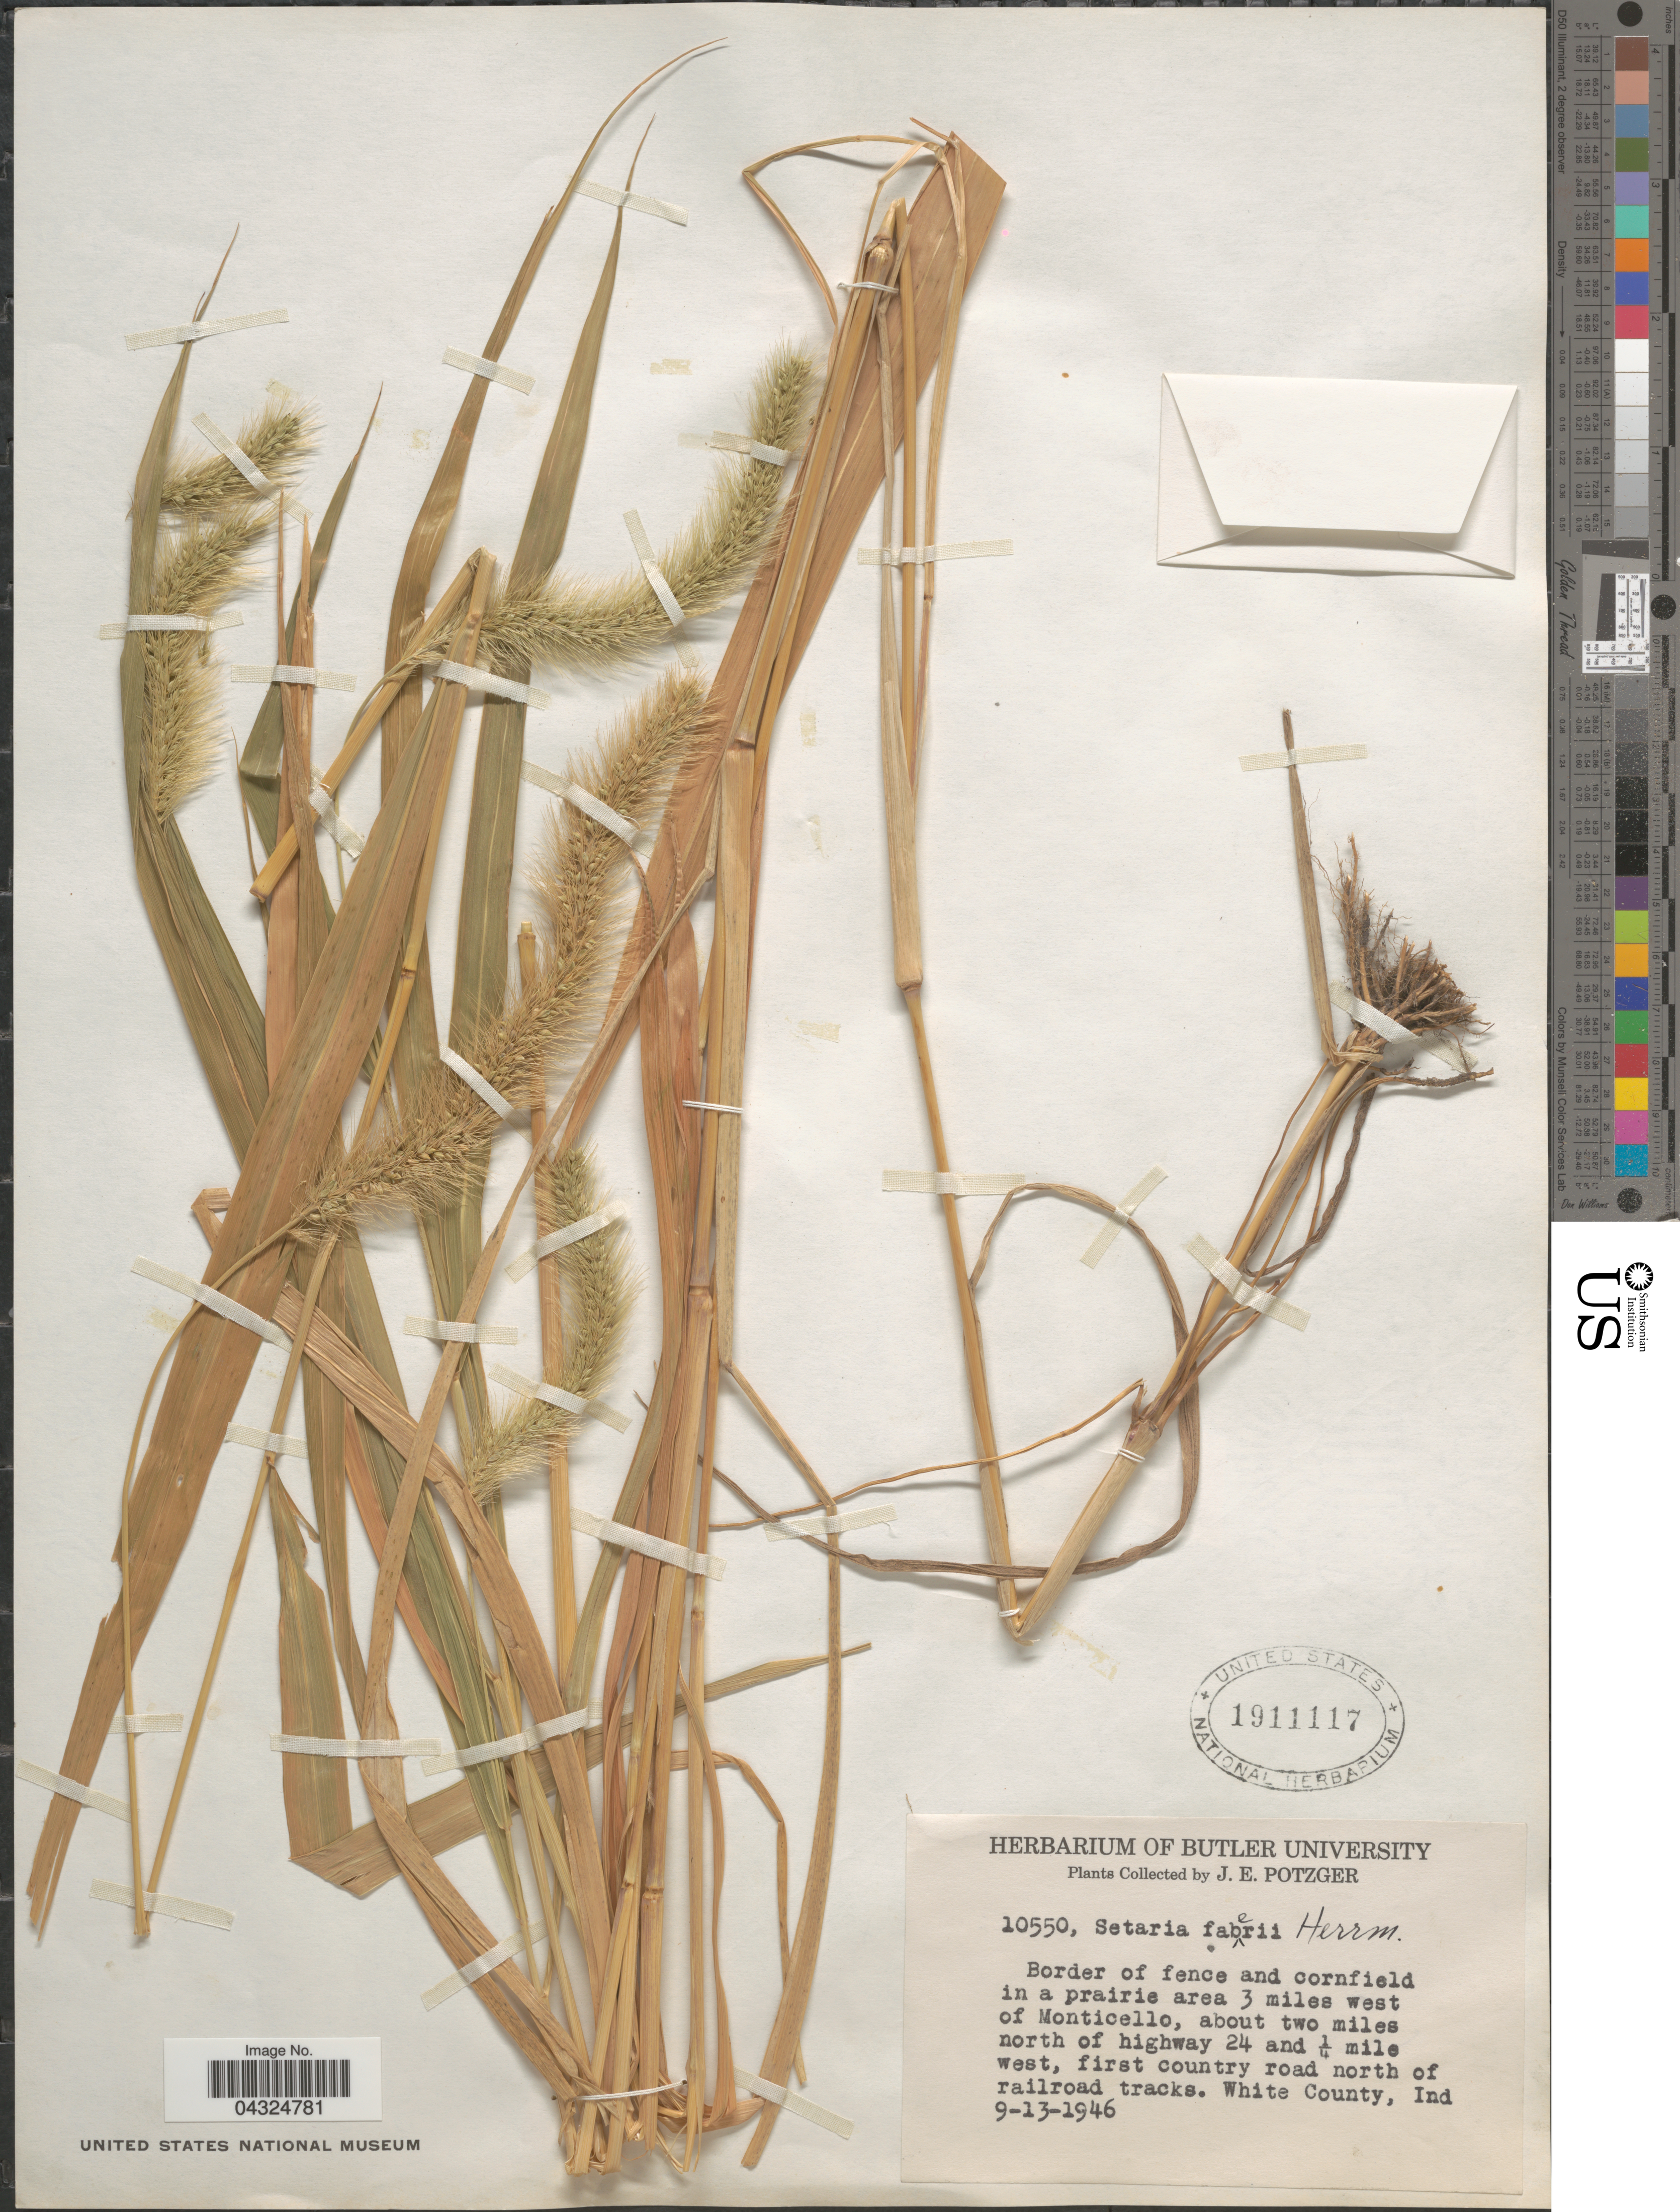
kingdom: Plantae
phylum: Tracheophyta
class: Liliopsida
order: Poales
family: Poaceae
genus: Setaria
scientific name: Setaria geminata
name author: (Forssk.) Veldkamp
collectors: J. Potzger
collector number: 10550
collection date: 1946-09-13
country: United States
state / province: Indiana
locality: Border of fence and cornfield in a prairie area 3 miles west of Monticello, about two miles north of highway 24 and ¼ mile west, first country road north of railroad tracks. White County.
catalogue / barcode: US 1911117